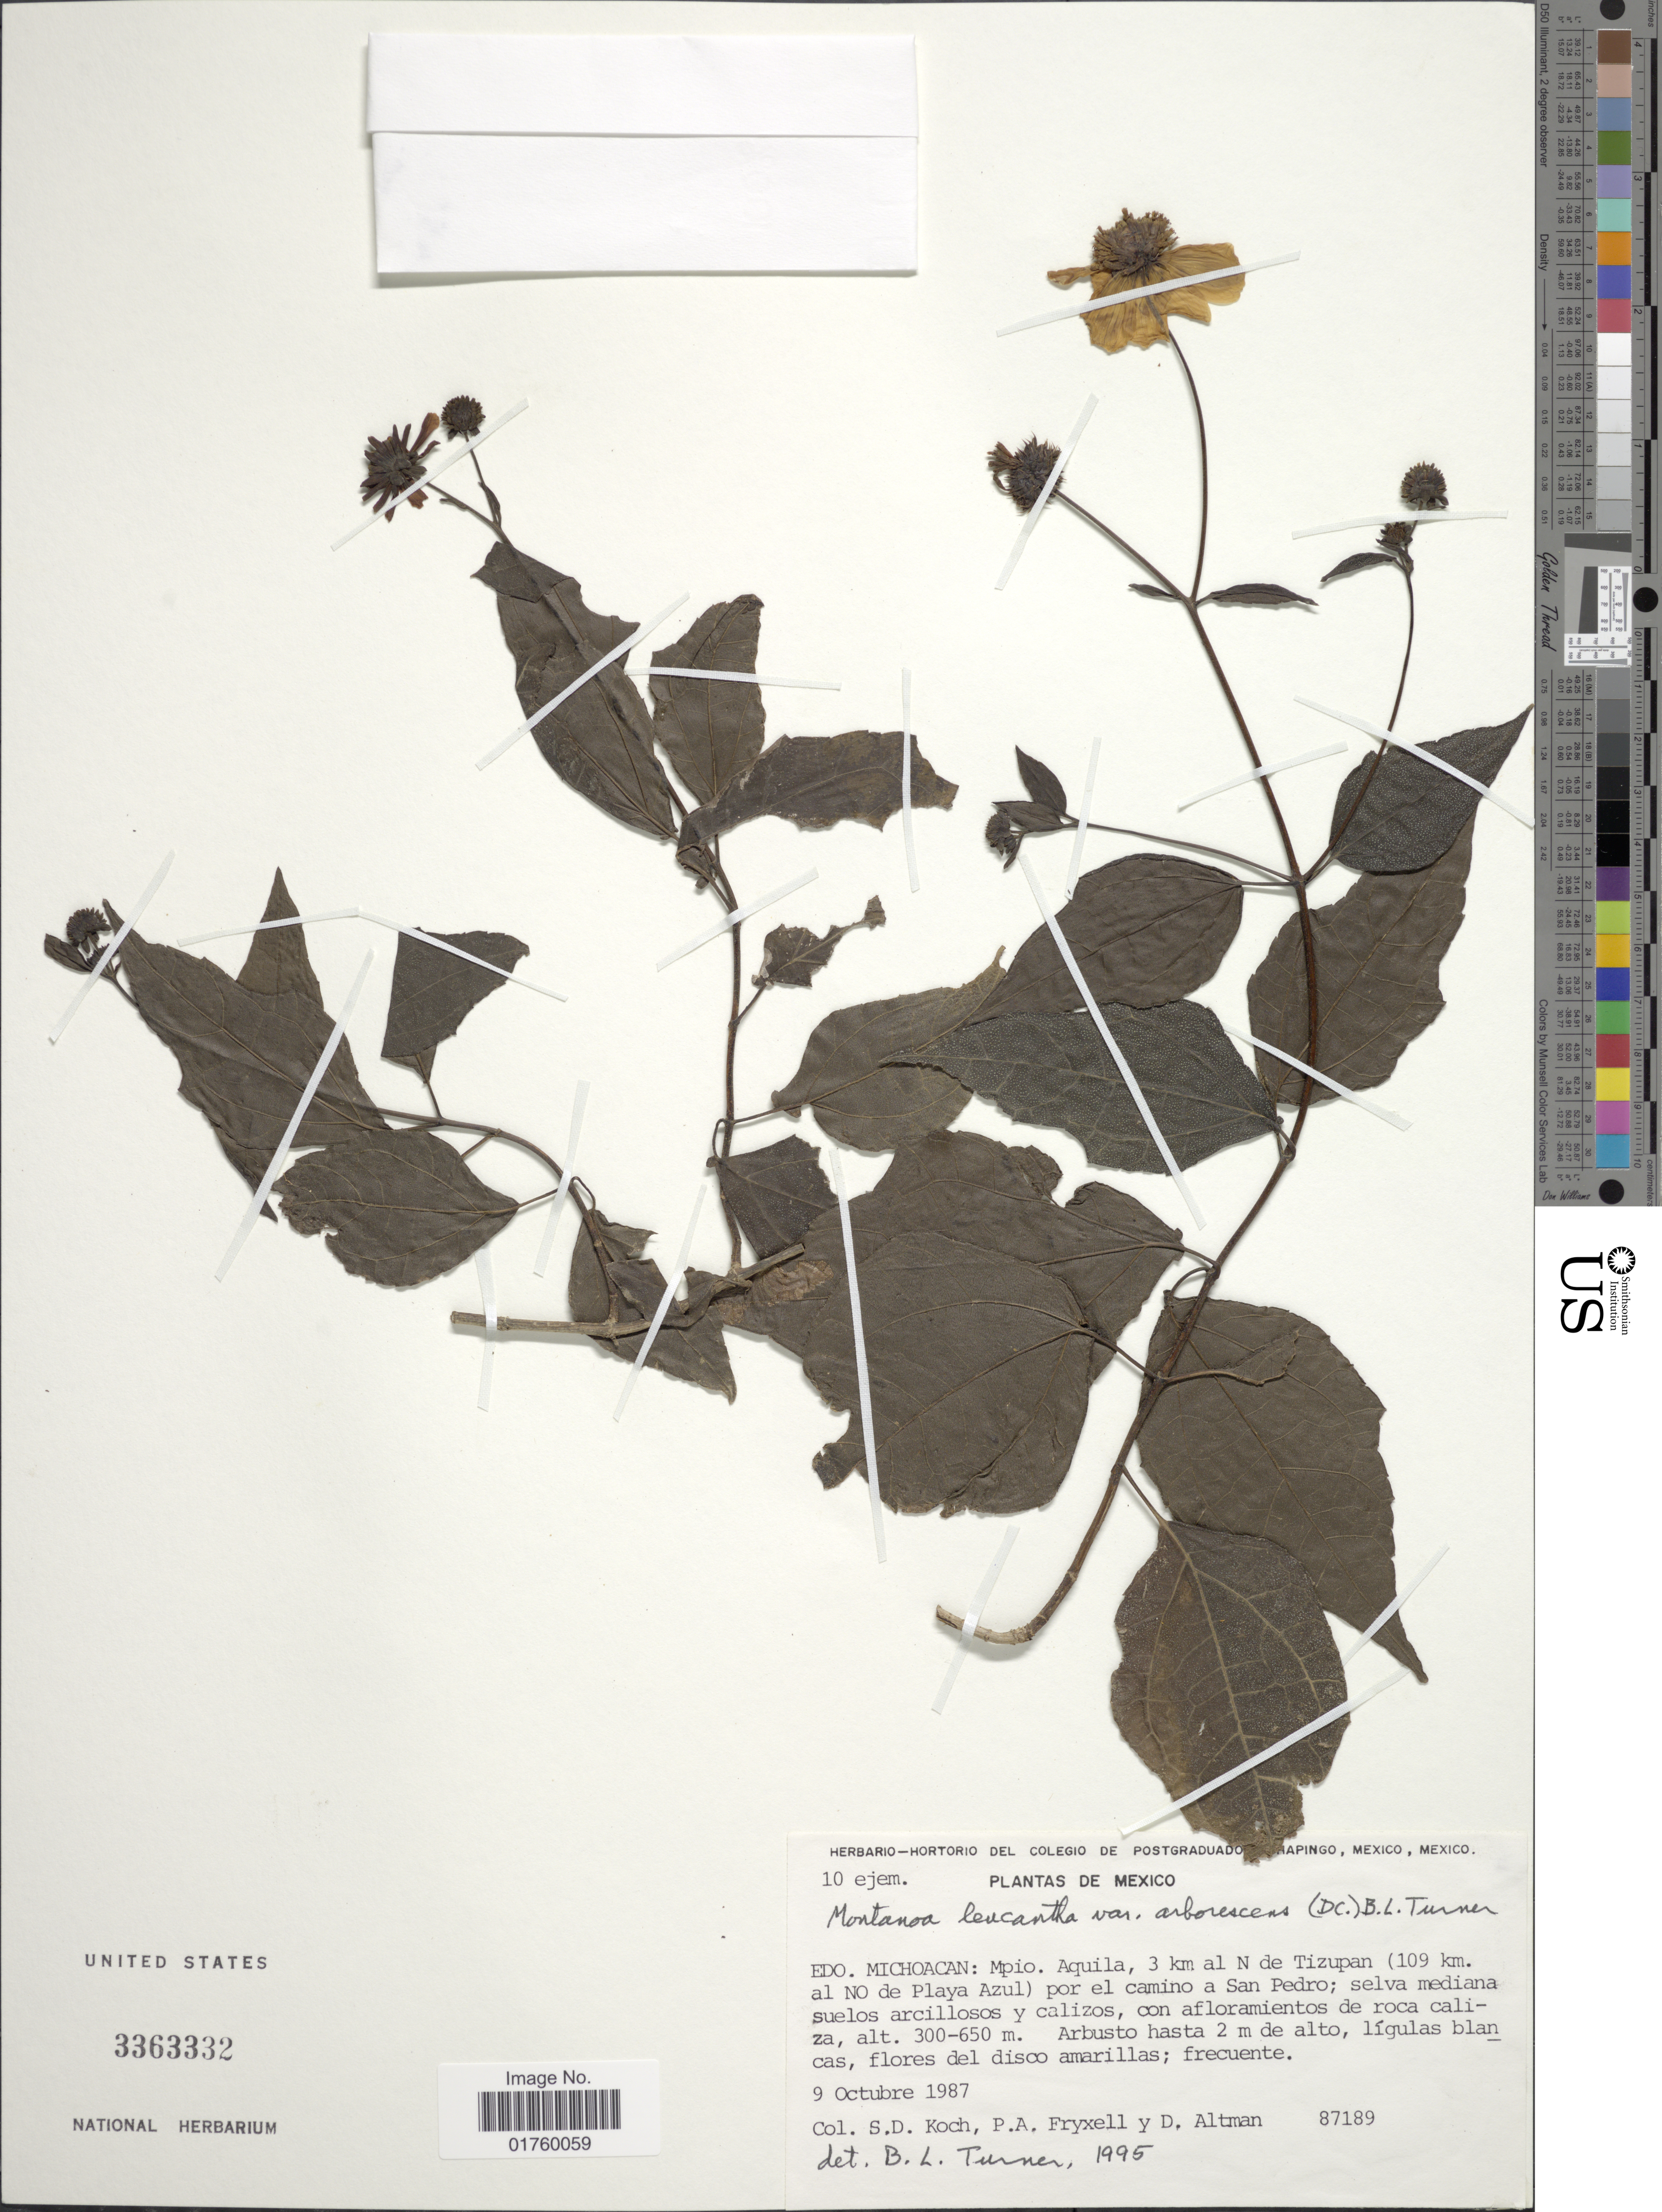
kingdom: Plantae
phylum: Tracheophyta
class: Magnoliopsida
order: Asterales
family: Asteraceae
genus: Montanoa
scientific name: Montanoa leucantha subsp. arborescens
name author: (DC.) V.A. Funk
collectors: S. D. Koch, P. A. Fryxell & D. Altman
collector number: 87189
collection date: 1987-10-09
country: Mexico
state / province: Michoacán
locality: Mpio. Aquila, 3 km al N de Tizupan (109 km. al NO de Playa Azul) por el camino a San Pedro.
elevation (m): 300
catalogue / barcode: US 3363332